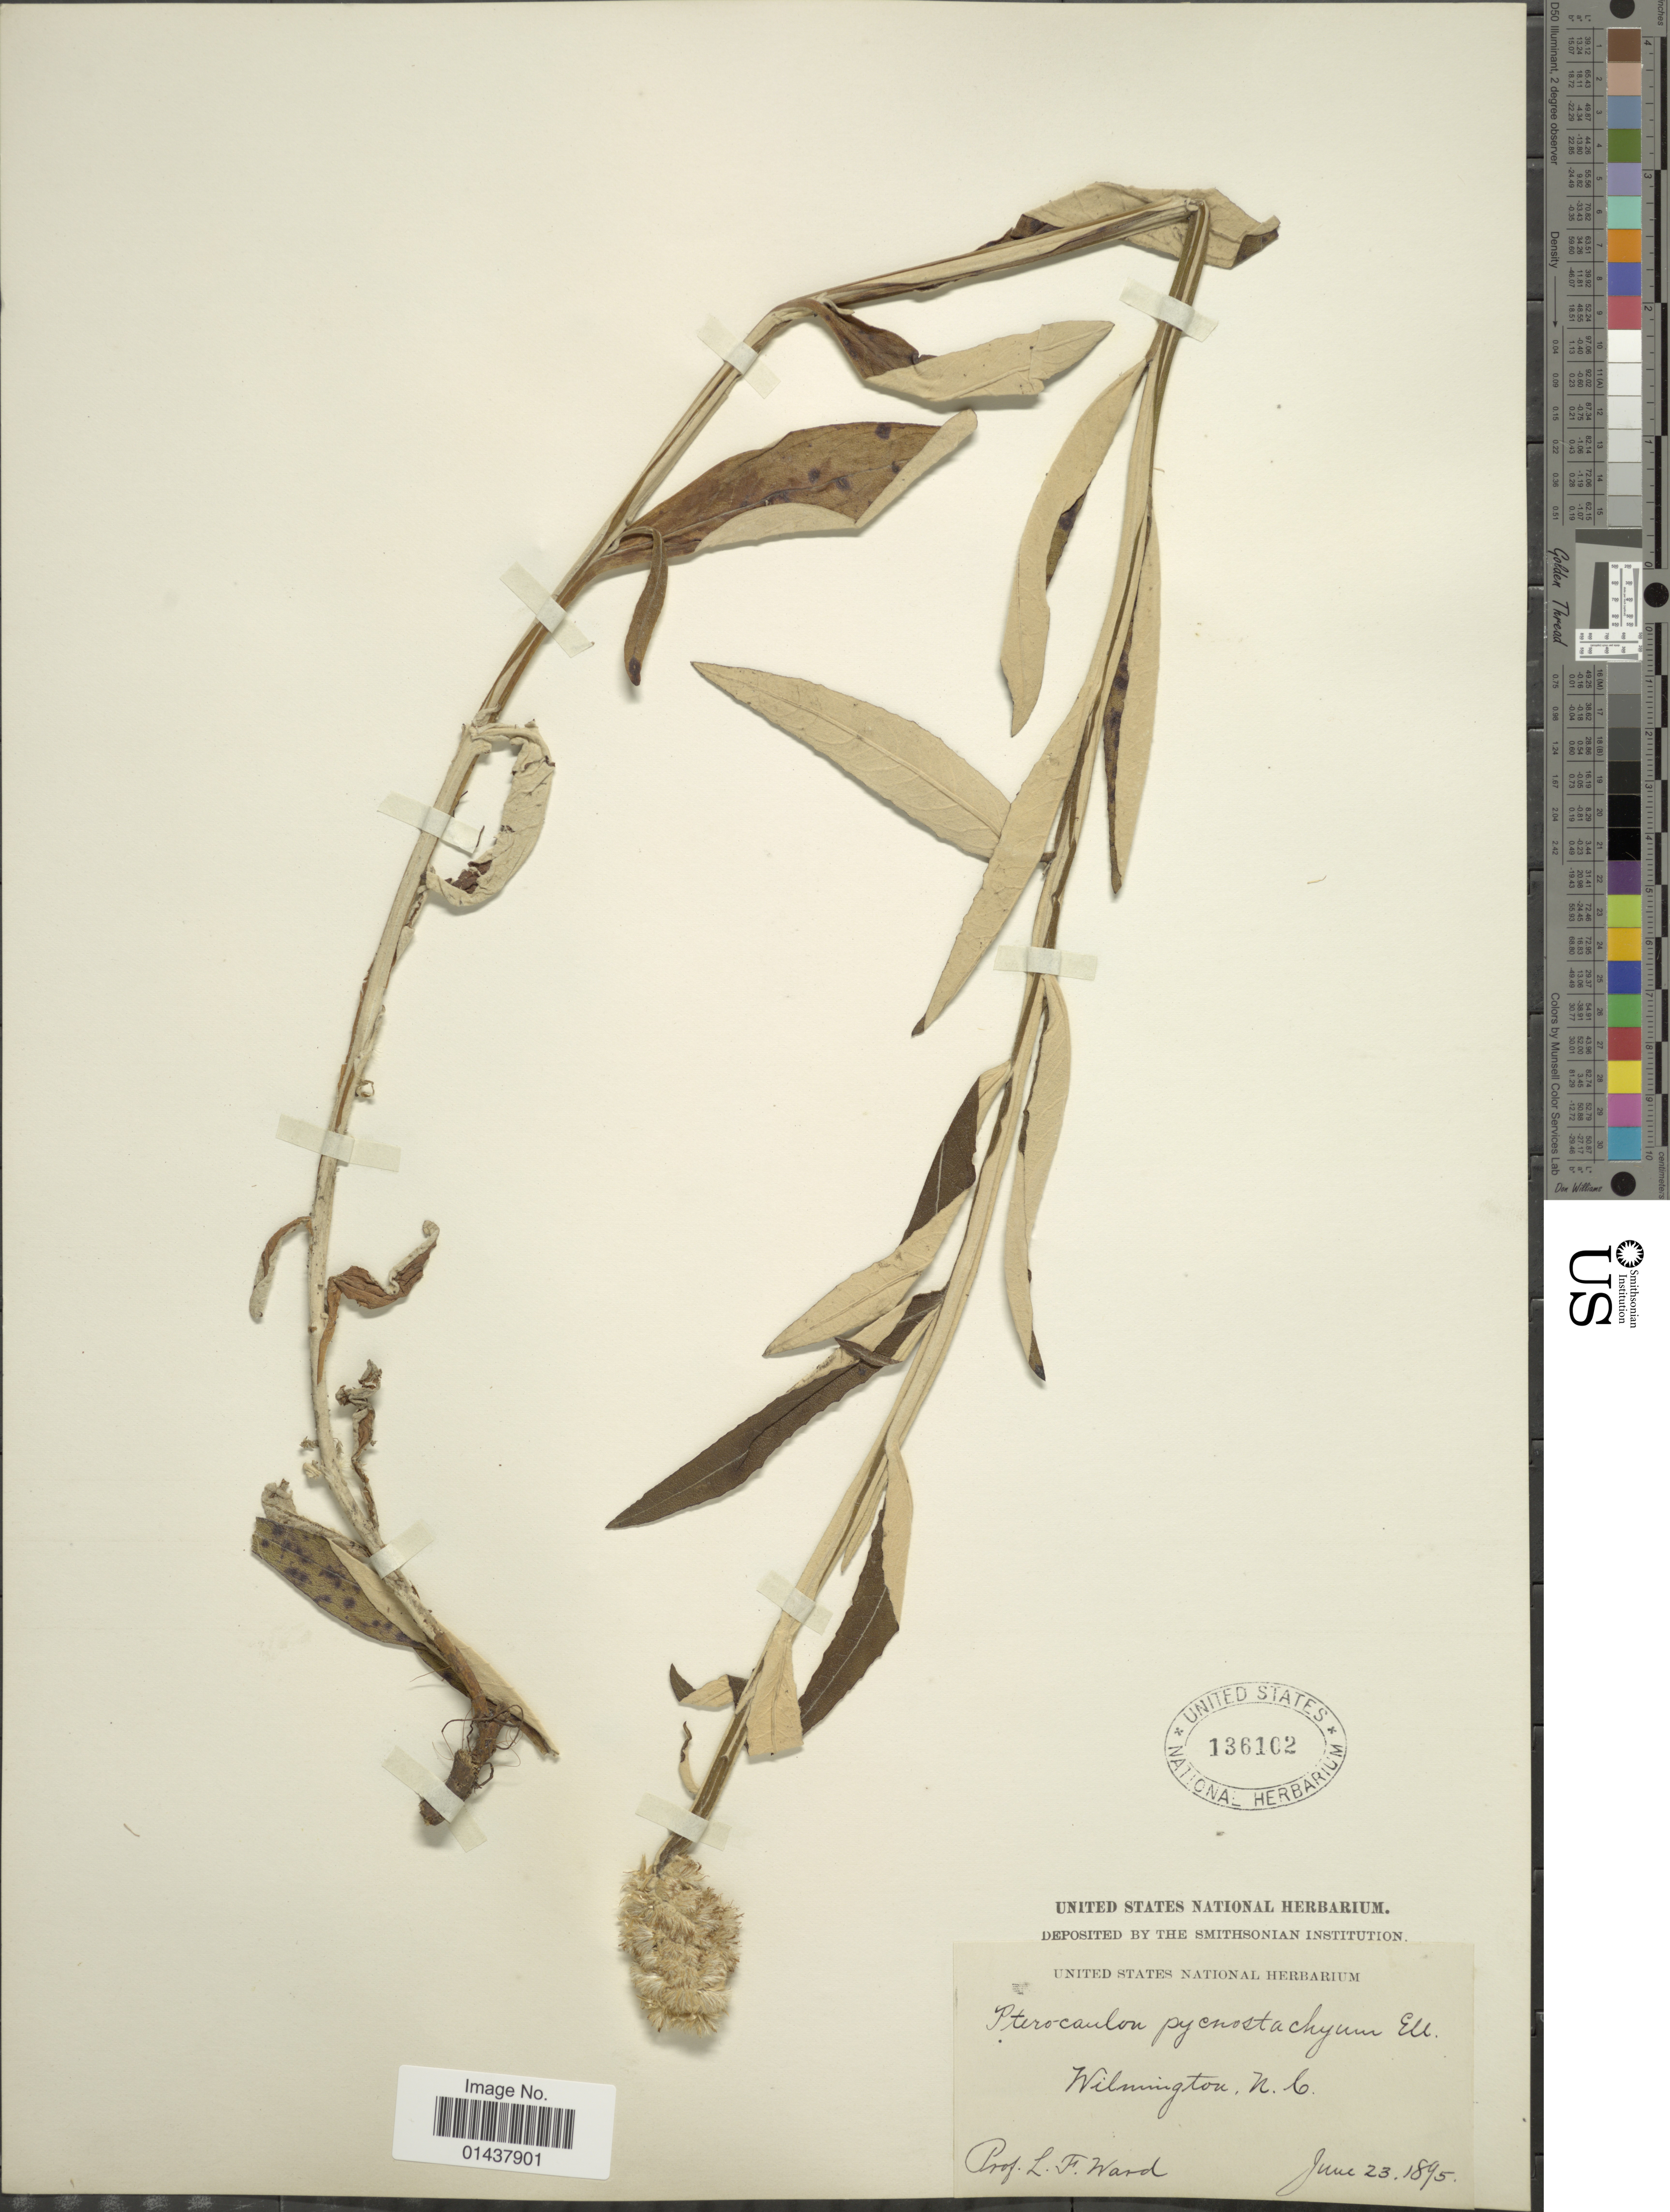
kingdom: Plantae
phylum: Tracheophyta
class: Magnoliopsida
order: Asterales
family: Asteraceae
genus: Pterocaulon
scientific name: Pterocaulon undulatum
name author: C. Mohr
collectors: L. Ward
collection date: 1895-06-23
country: United States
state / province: North Carolina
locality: Wilmington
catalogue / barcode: US 136102